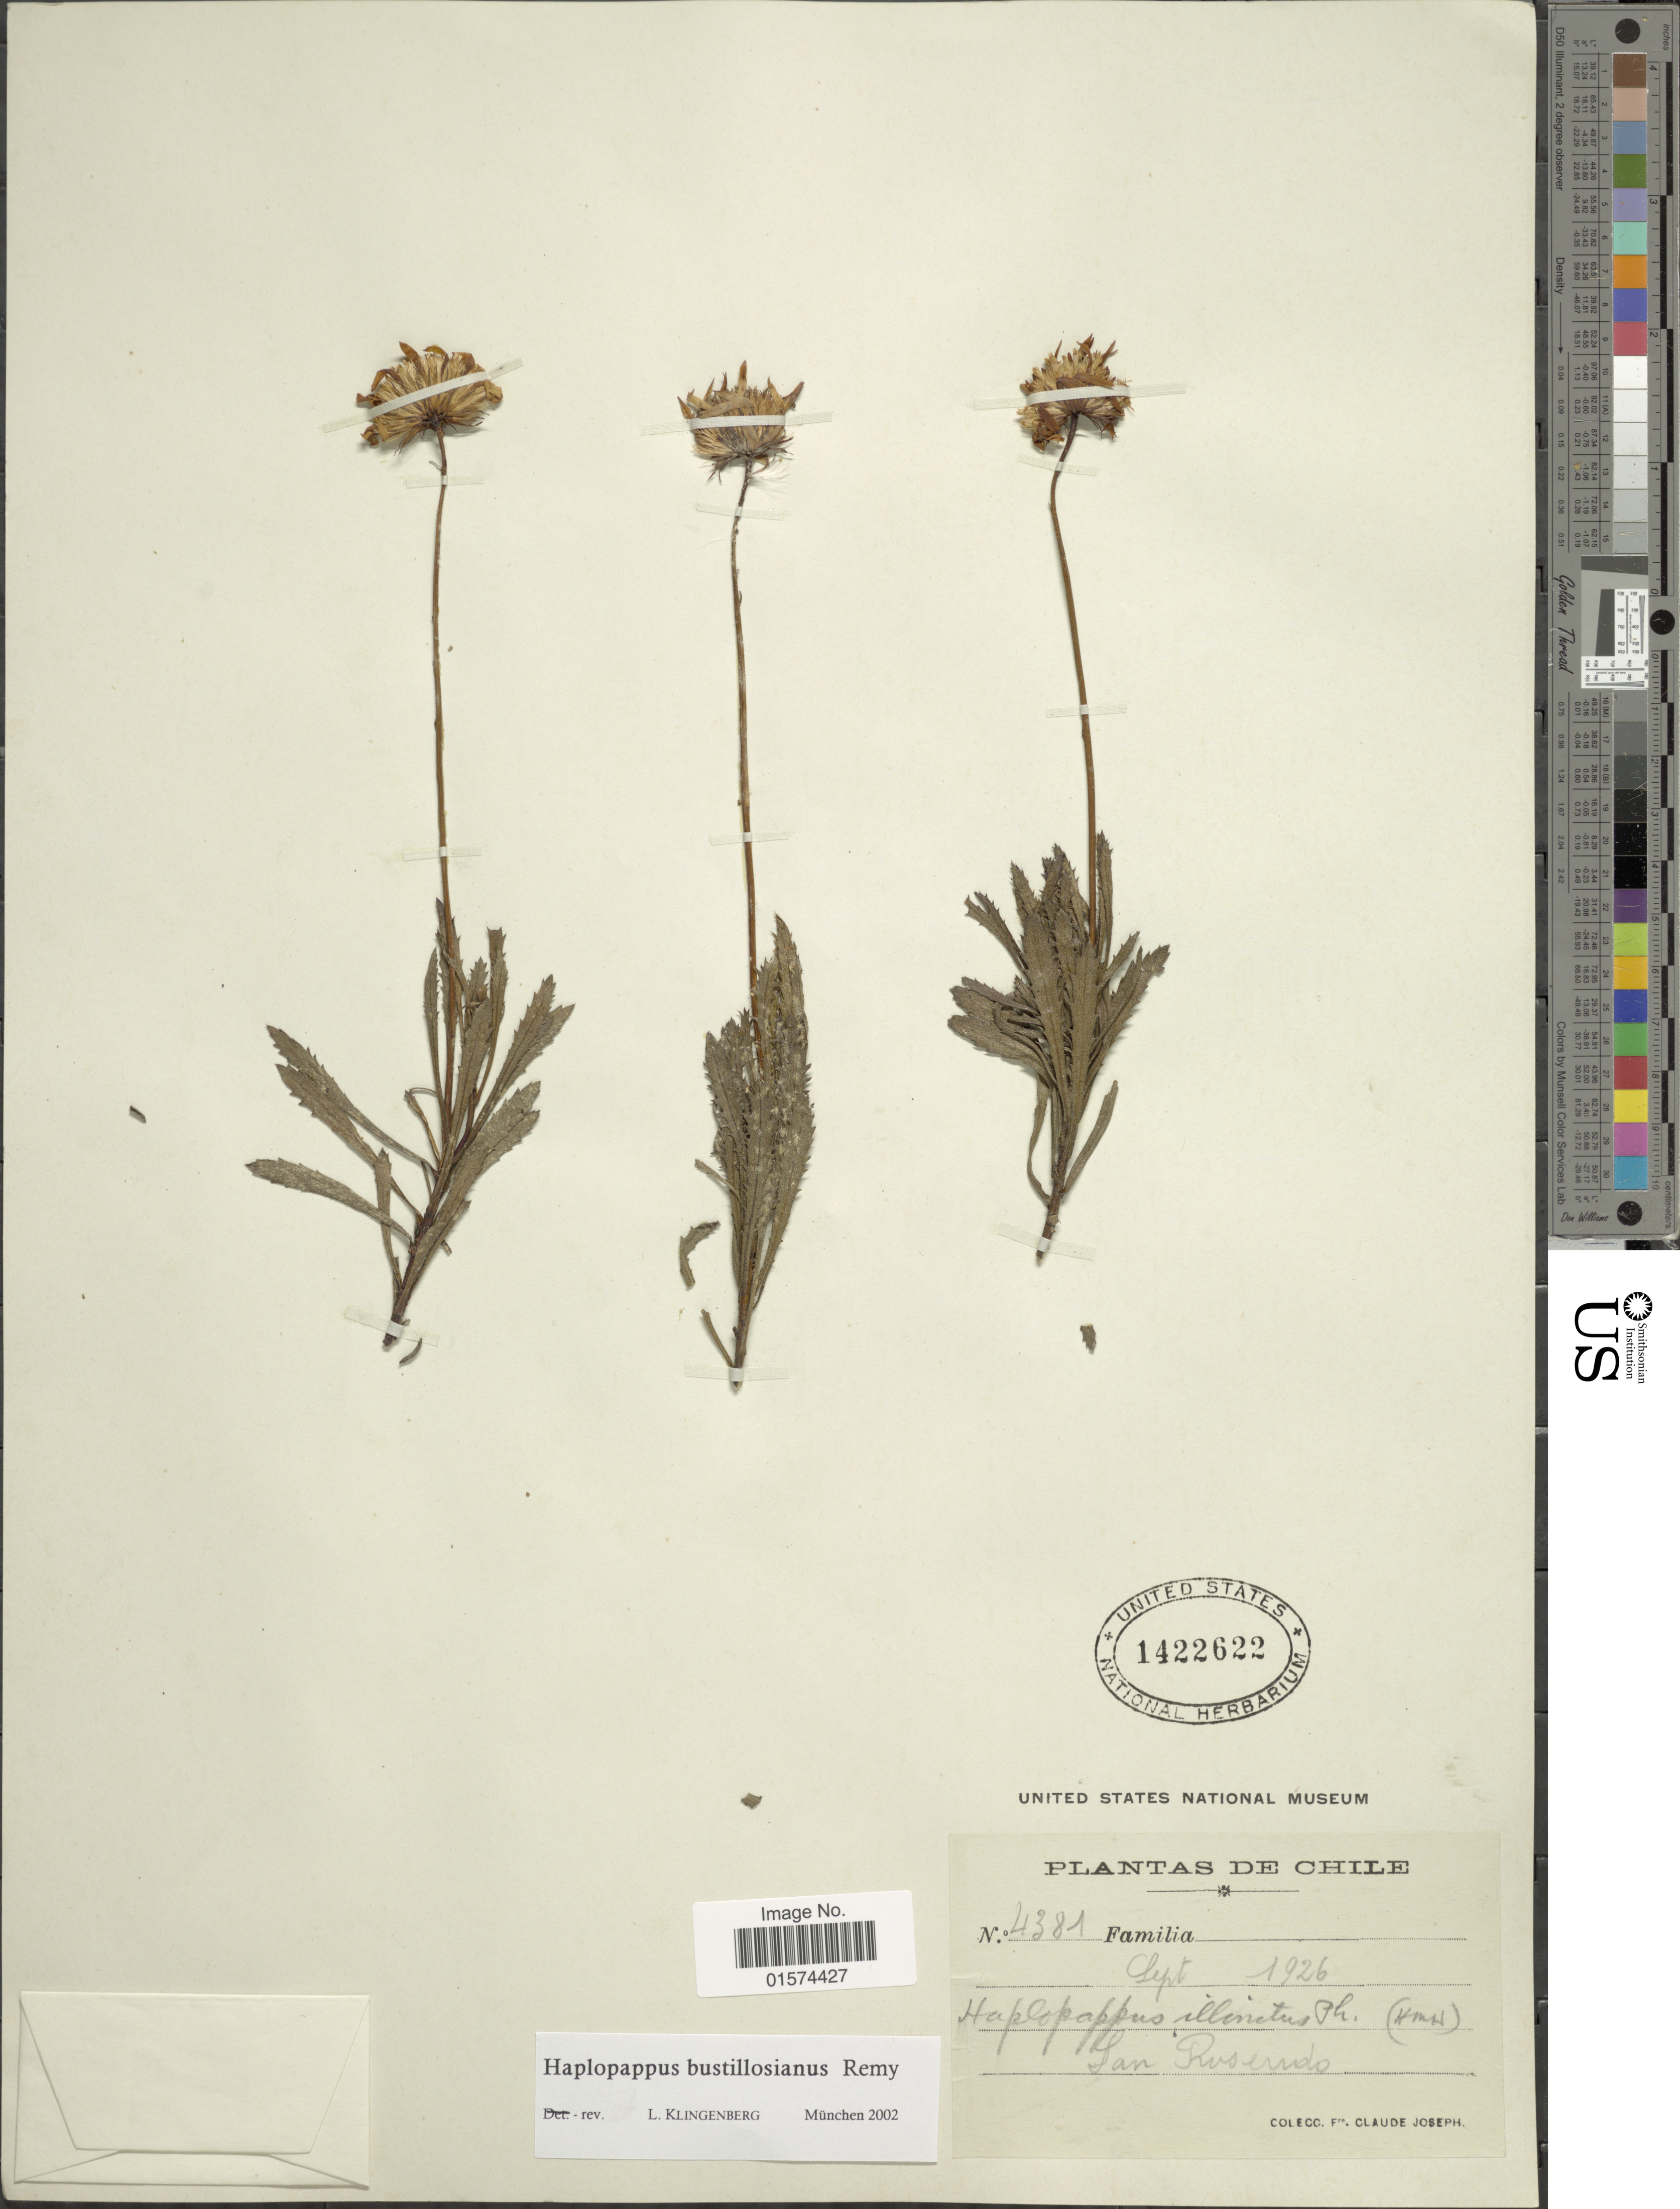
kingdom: Plantae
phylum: Tracheophyta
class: Magnoliopsida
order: Asterales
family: Asteraceae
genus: Haplopappus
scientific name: Haplopappus bustillosianus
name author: J. Rémy in Gay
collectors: Frere Claude Joseph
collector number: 4381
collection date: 1926-09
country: Chile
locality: San Rosendo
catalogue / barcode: US 1422622